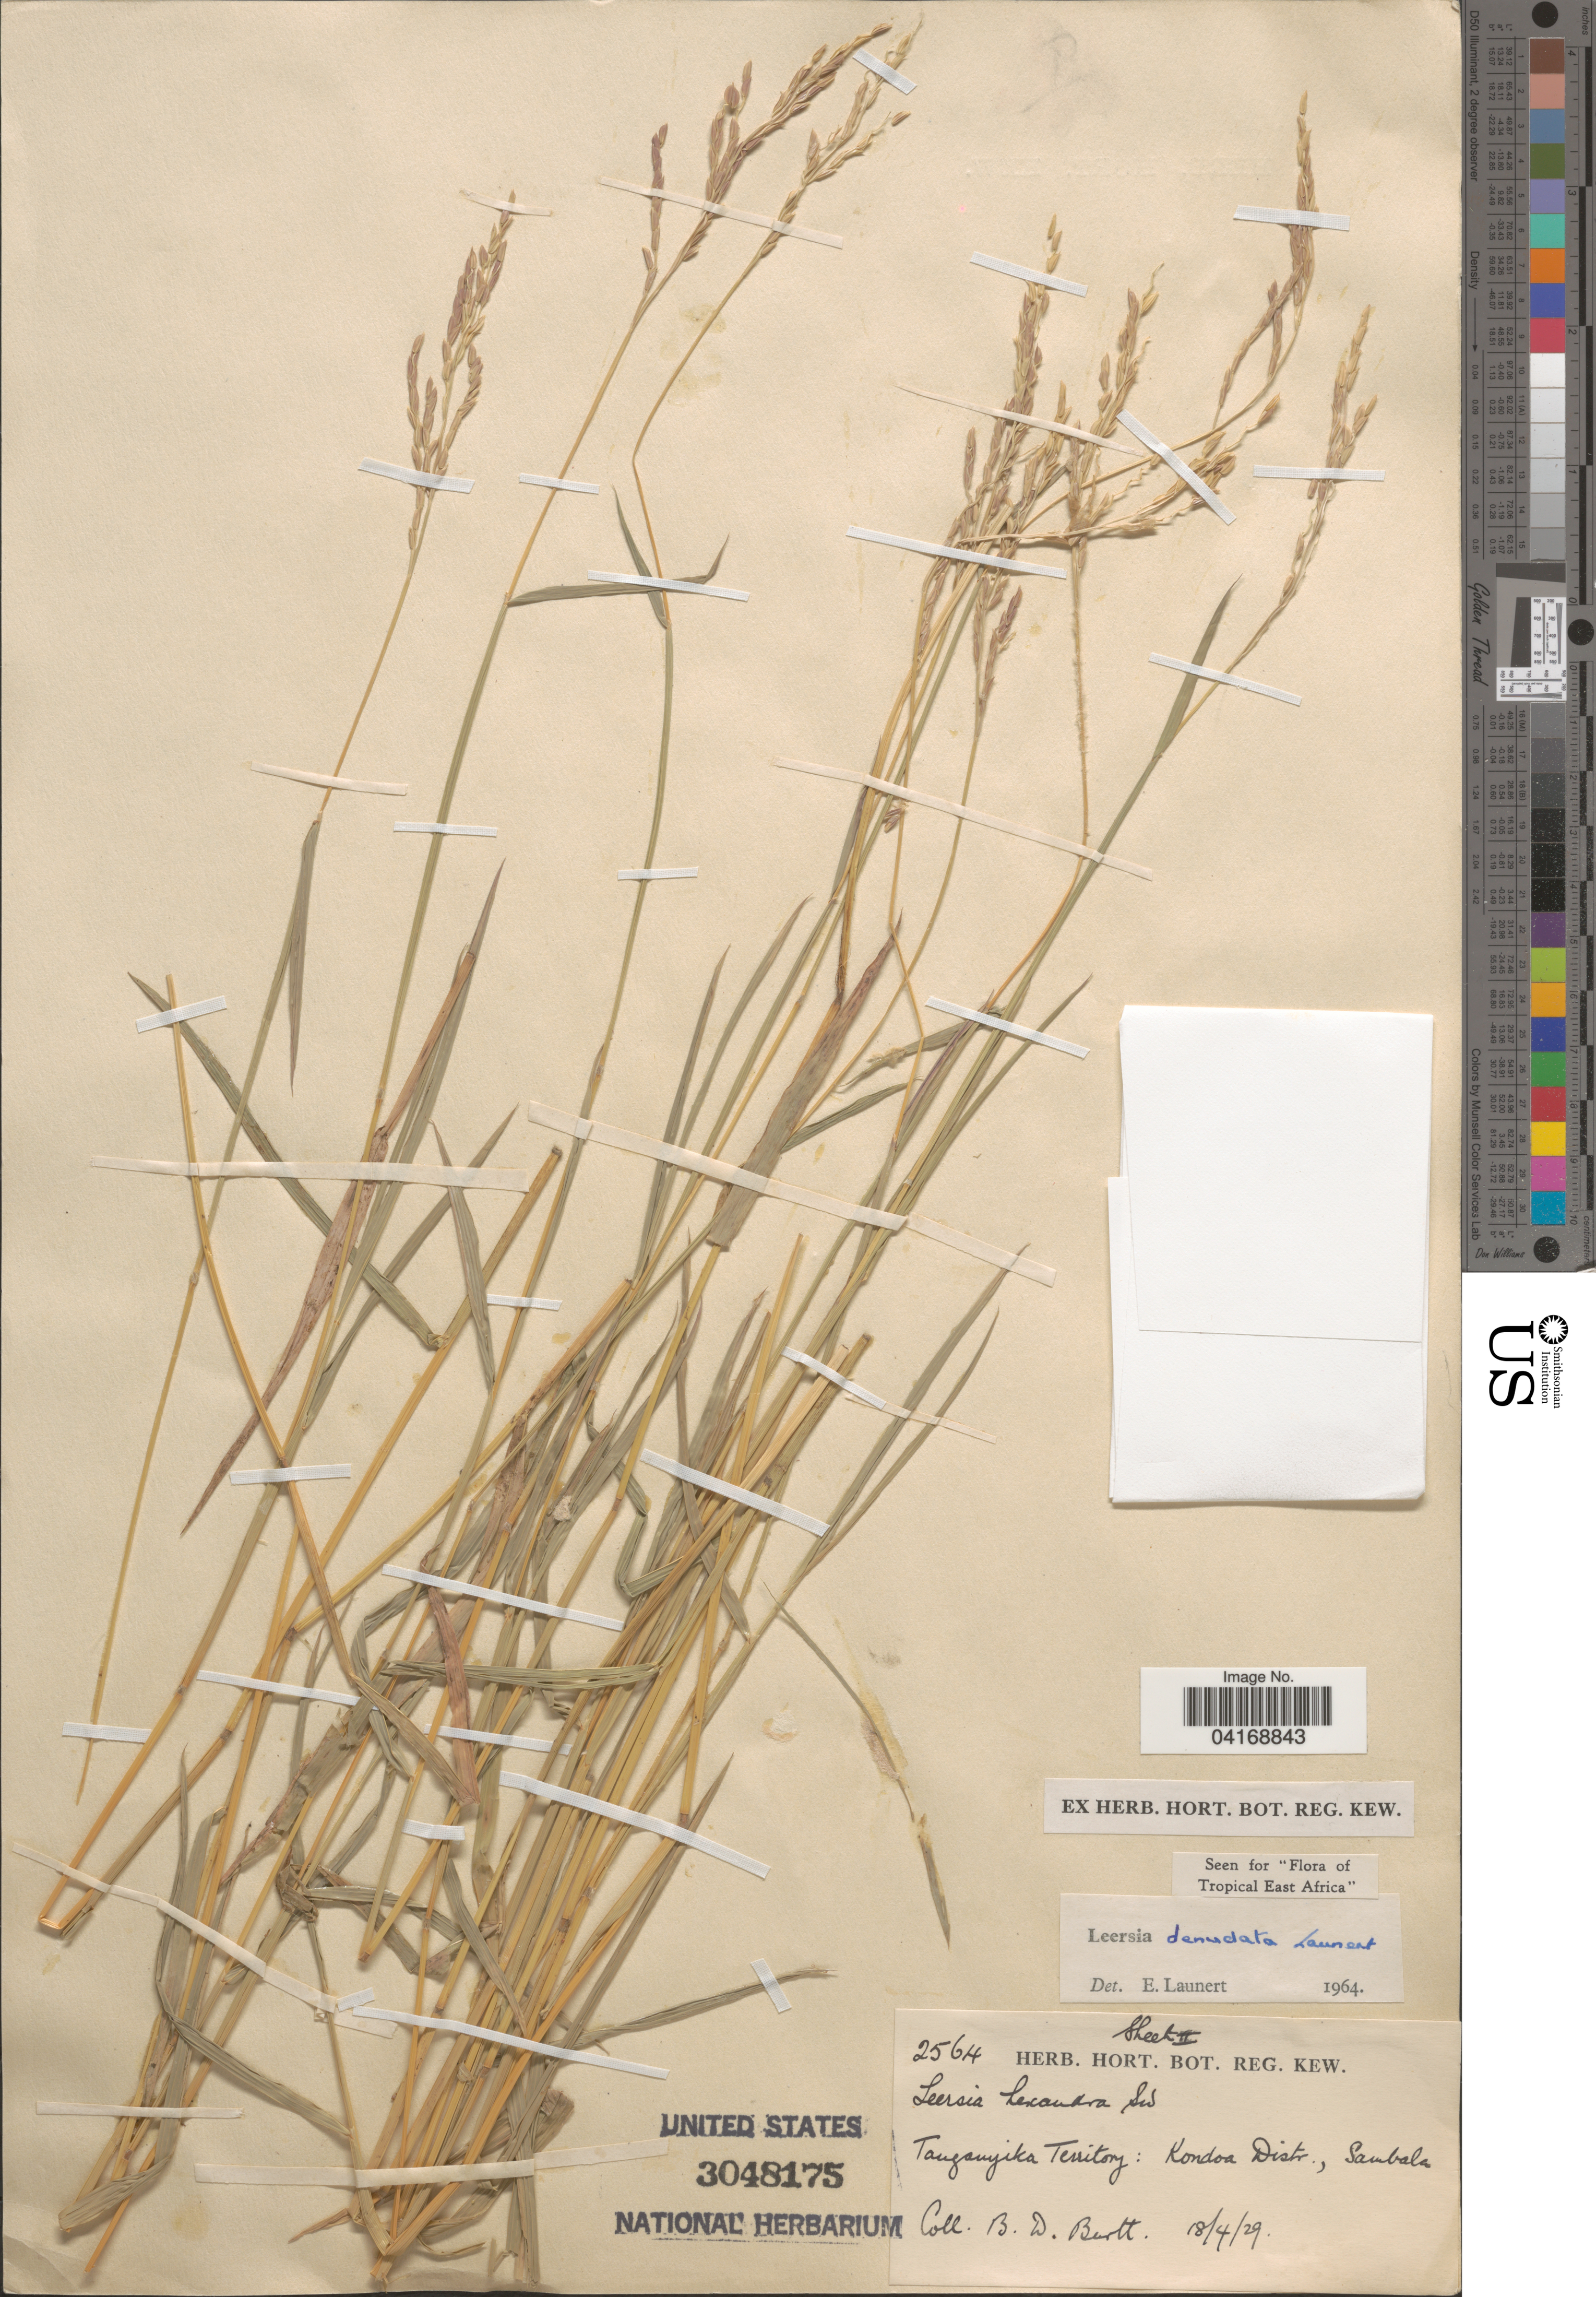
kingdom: Plantae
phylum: Tracheophyta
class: Liliopsida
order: Poales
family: Poaceae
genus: Leersia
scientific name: Leersia hexandra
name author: Sw.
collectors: B. D. Burtt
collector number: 2564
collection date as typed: Transcribed d/m/y: 18/4/29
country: Tanzania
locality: Tropical East Africa. Tanganyika Territory: Kondoa Distr., Sambala.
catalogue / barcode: US 3048175